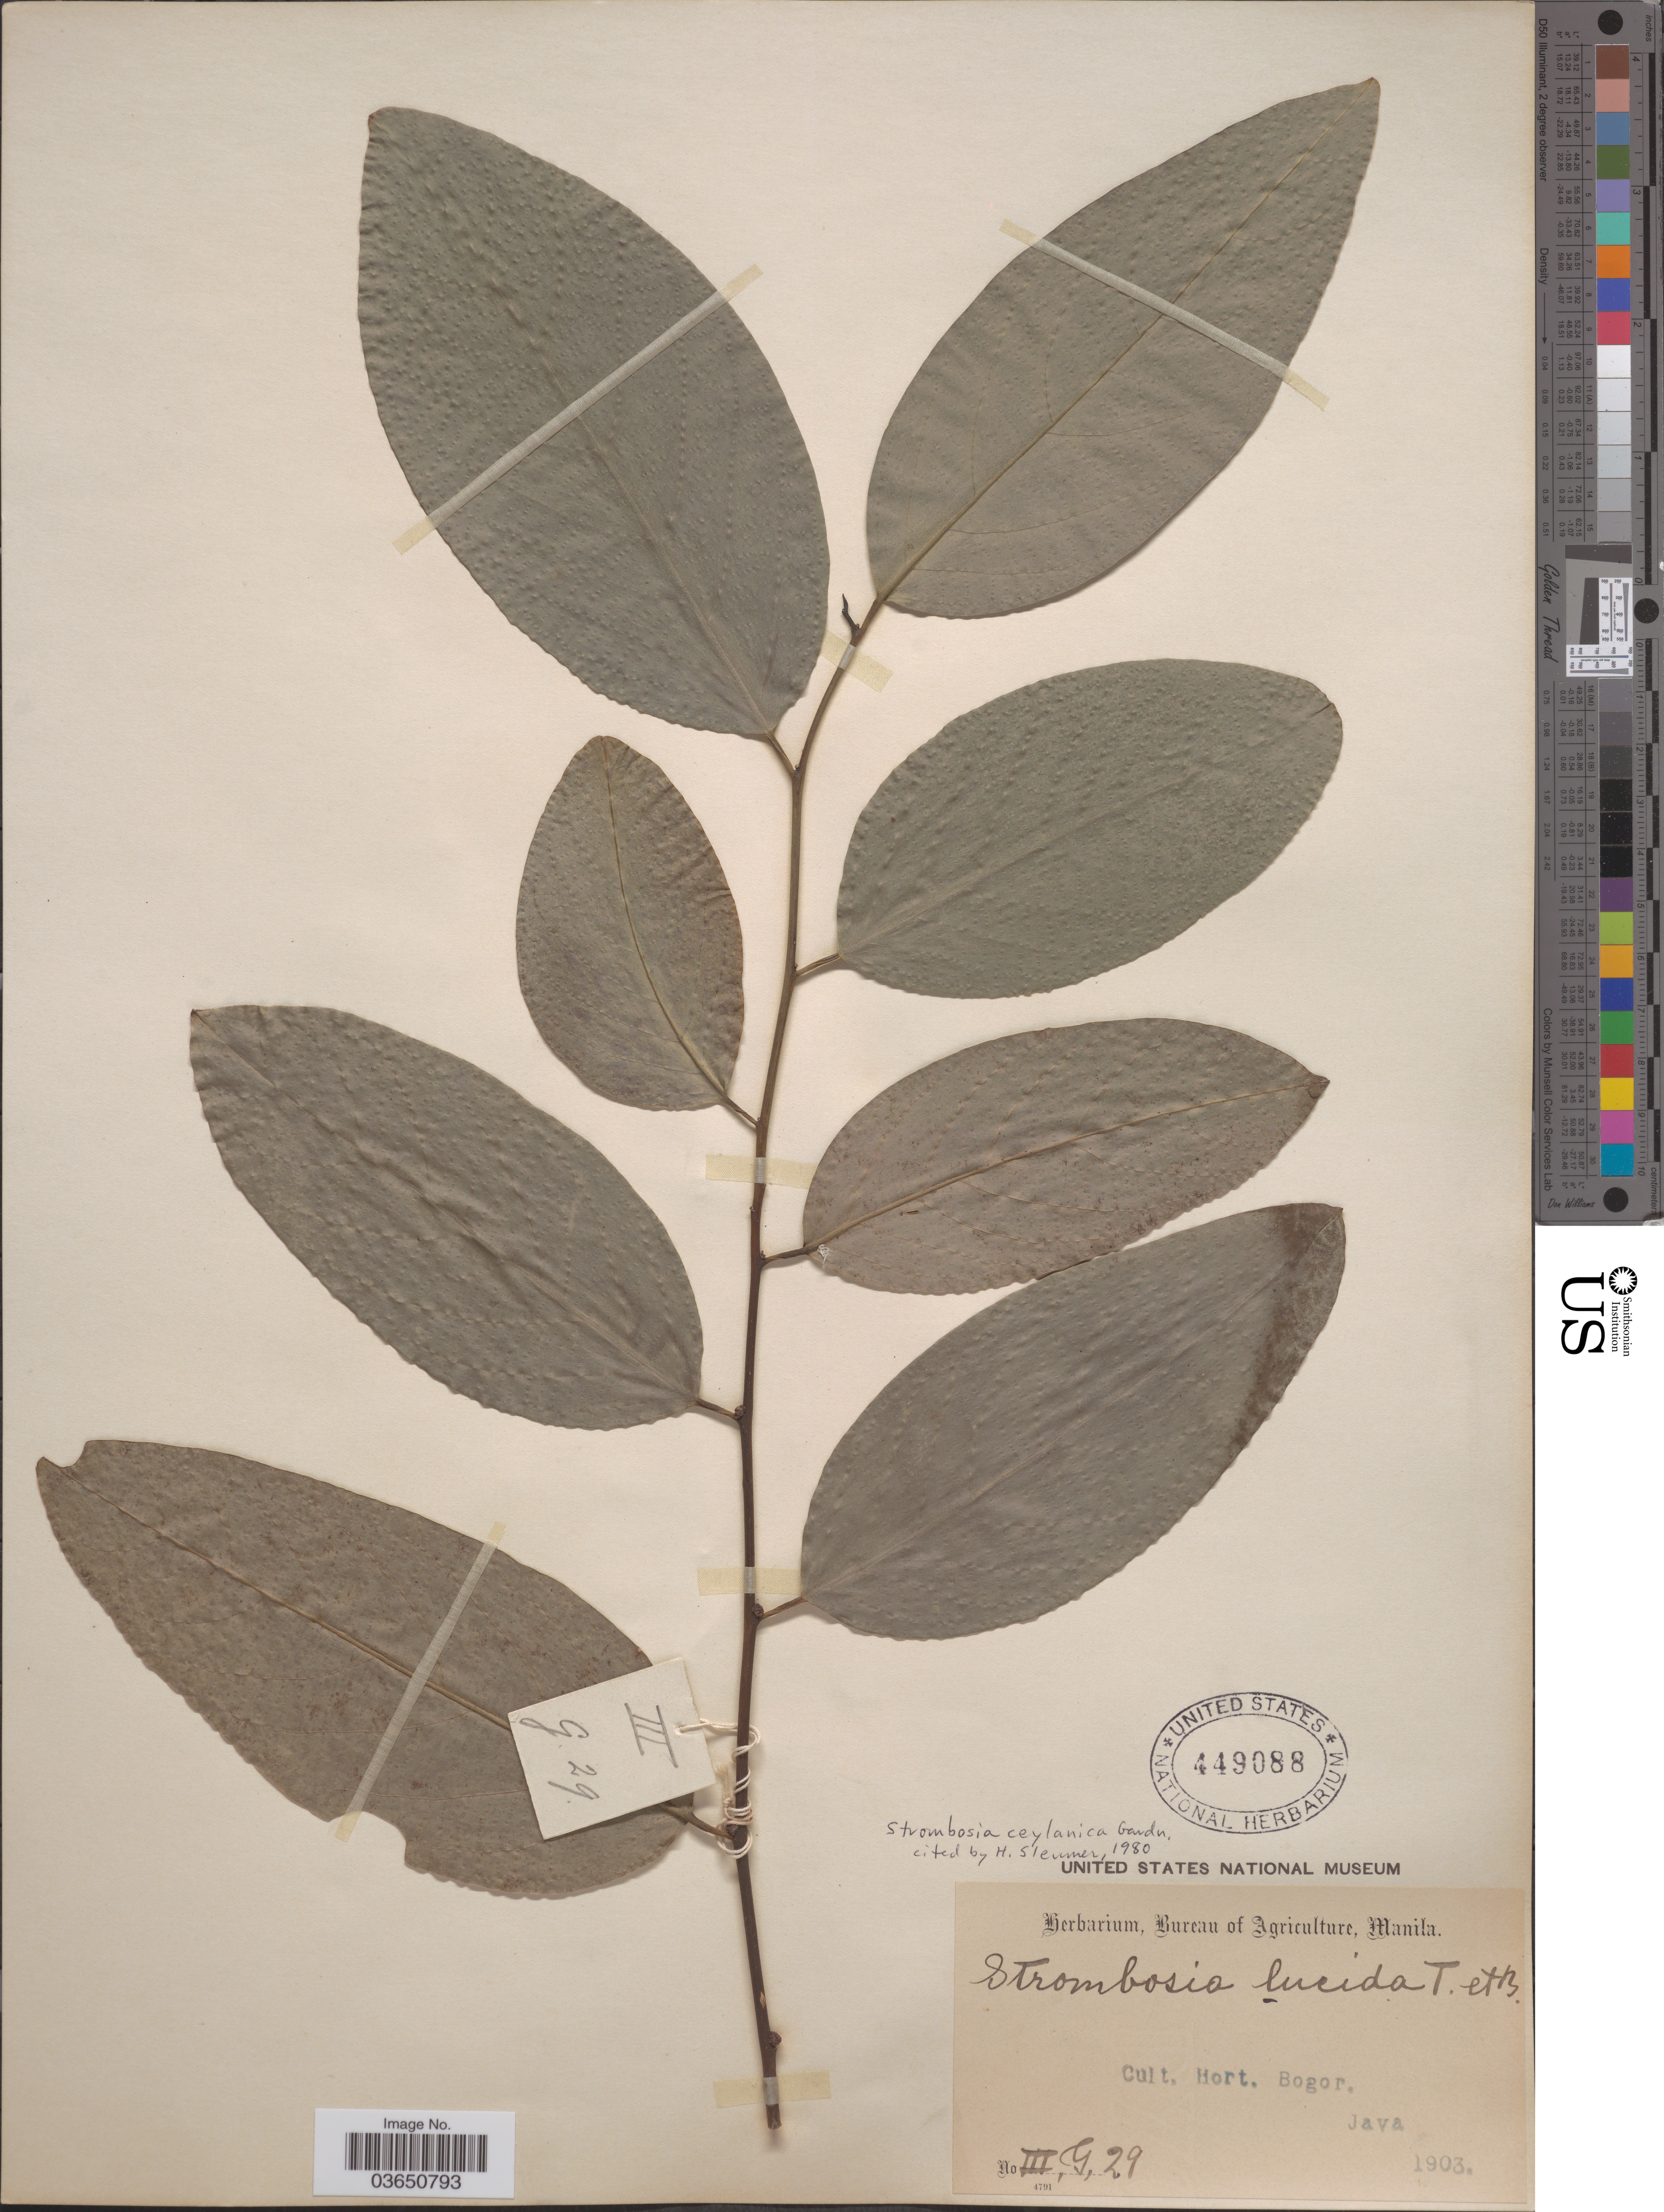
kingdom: Plantae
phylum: Tracheophyta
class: Magnoliopsida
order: Santalales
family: Strombosiaceae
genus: Strombosia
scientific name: Strombosia ceylanica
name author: Gardner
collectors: ex Herb. Bur. Agric. Manila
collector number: IIIG29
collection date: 1903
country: Indonesia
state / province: Java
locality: Cult. Hort. Bogor.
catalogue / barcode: US 449088